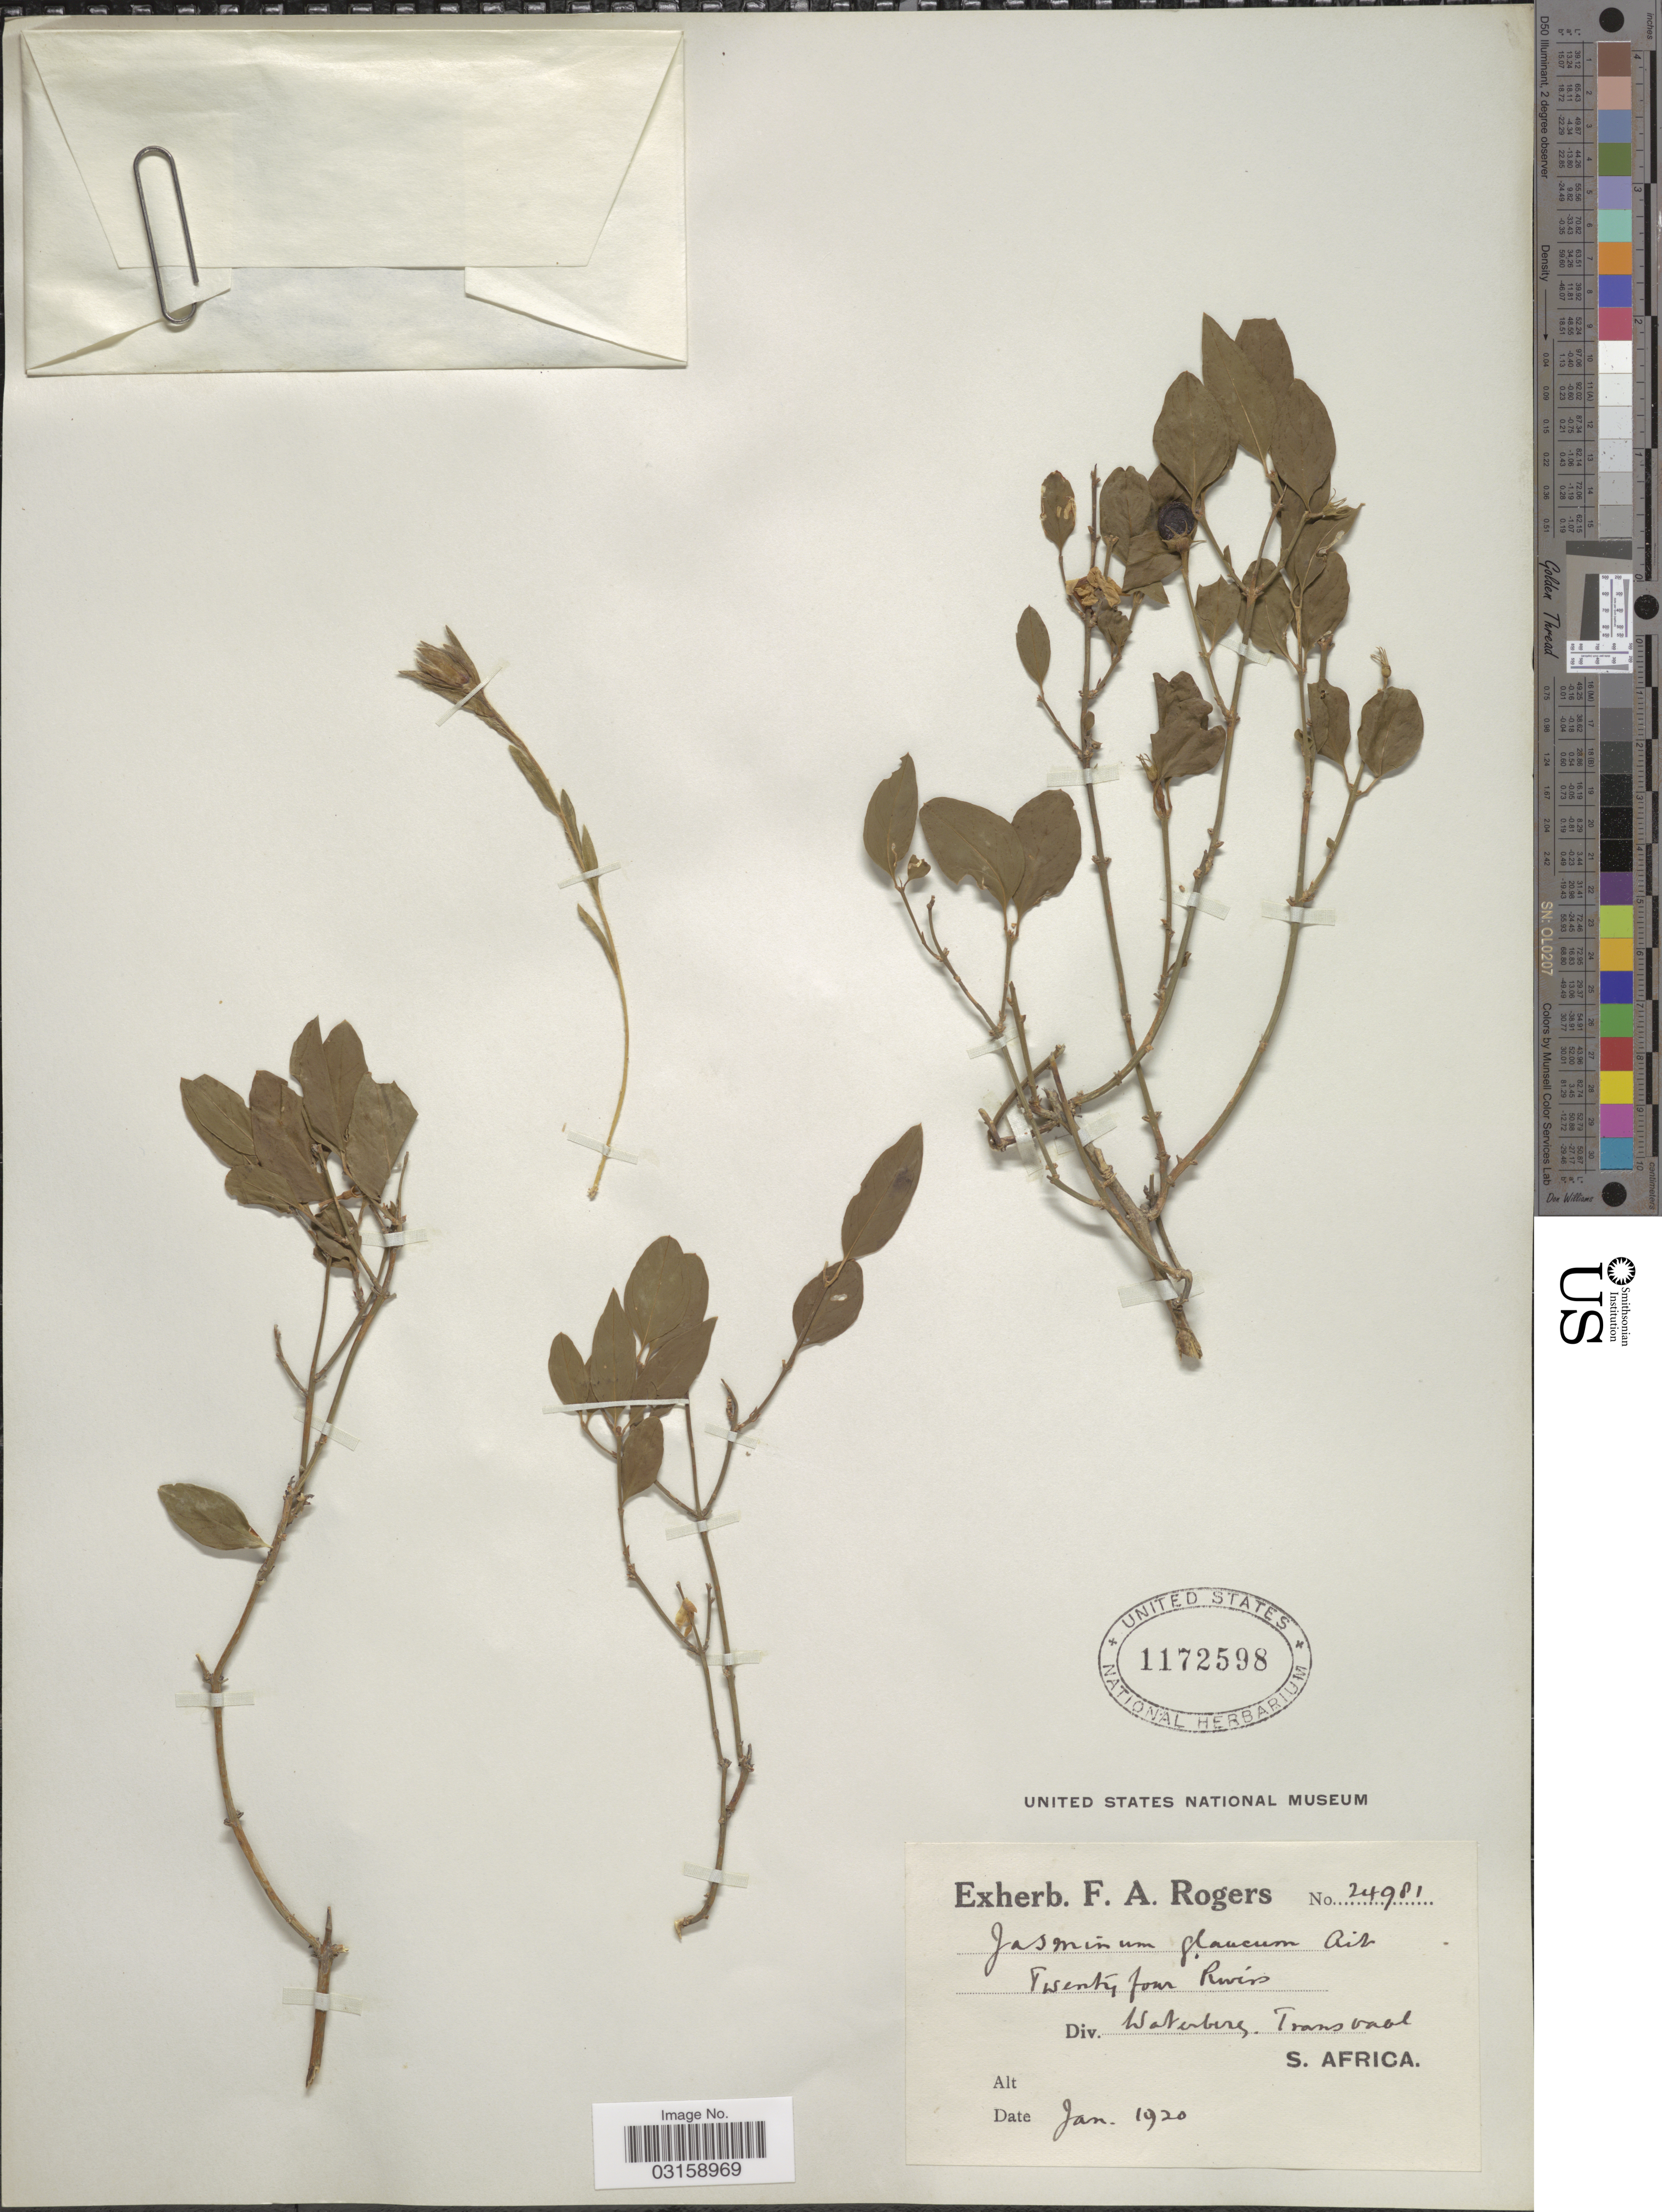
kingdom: Plantae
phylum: Tracheophyta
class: Magnoliopsida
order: Lamiales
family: Oleaceae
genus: Jasminum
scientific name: Jasminum glaucum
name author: (L. f.) Aiton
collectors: ex herb. F. A. Rogers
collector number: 24981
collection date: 1920-01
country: South Africa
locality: Twenty Four Rivers. Div. Waterberg. Transvaal.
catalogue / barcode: US 1172598